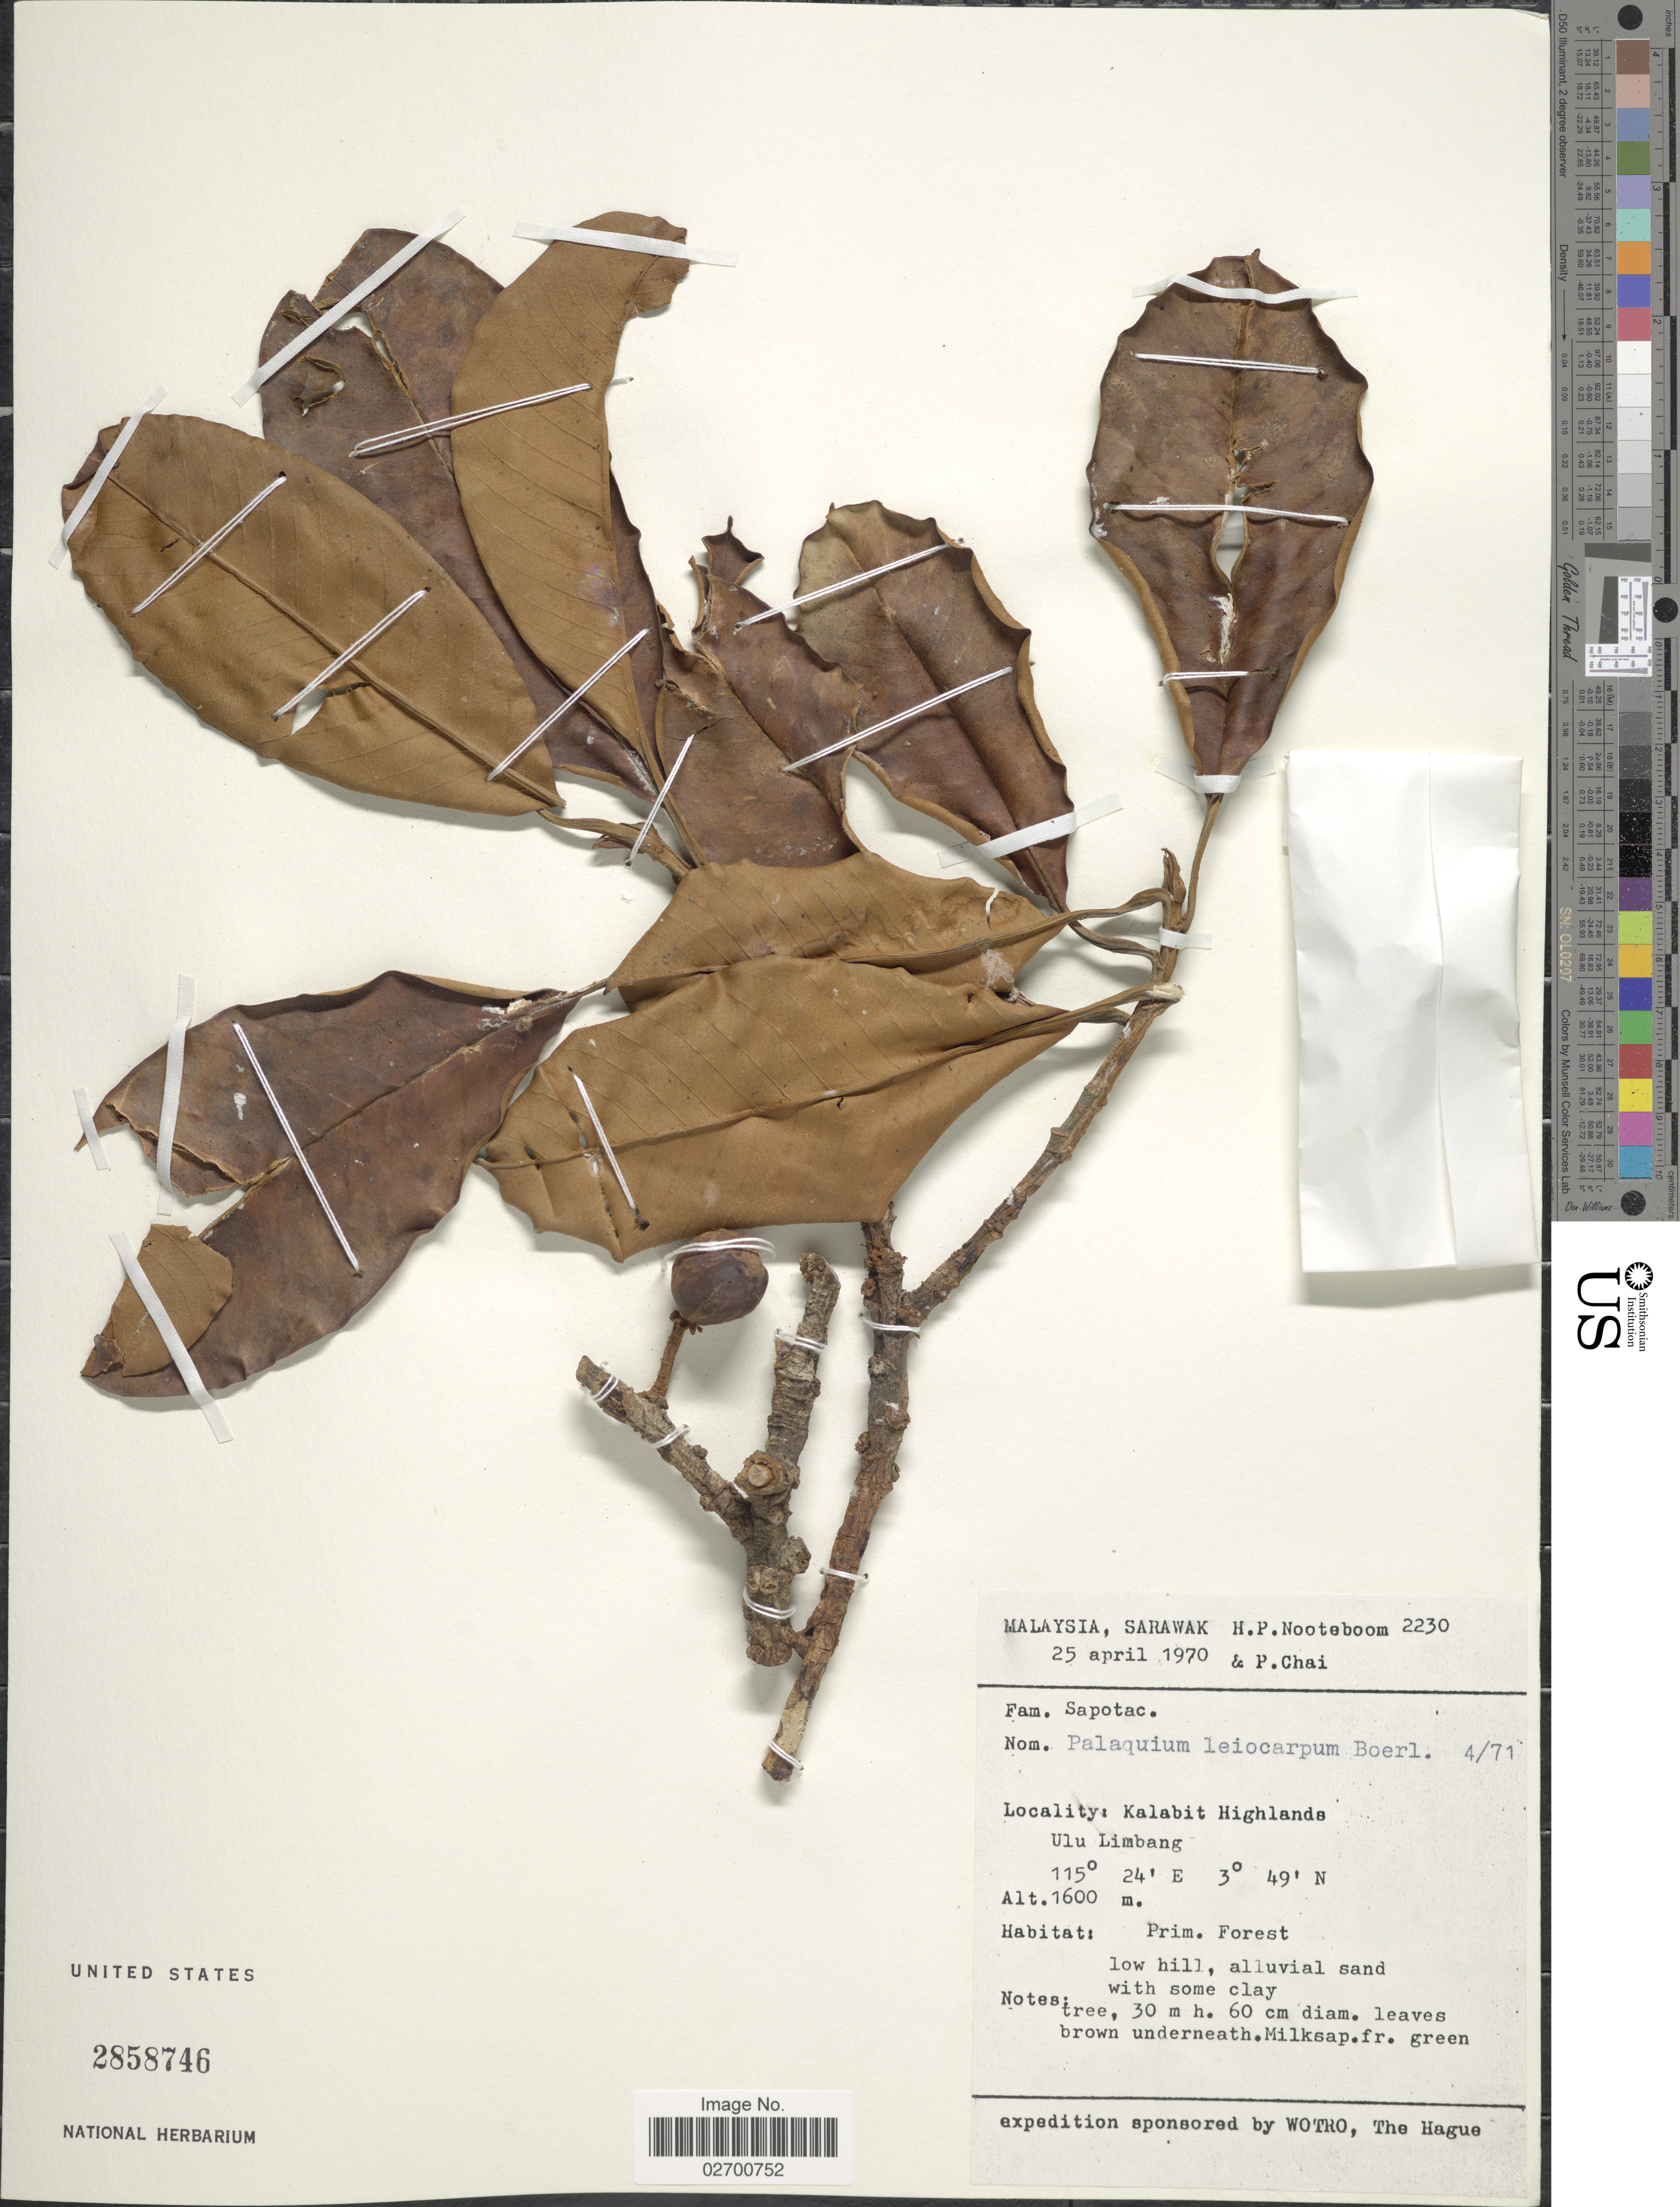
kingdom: Plantae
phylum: Tracheophyta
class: Magnoliopsida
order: Ericales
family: Sapotaceae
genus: Palaquium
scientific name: Palaquium leiocarpum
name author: Boerl.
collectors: H. P. Nooteboom & P. Chai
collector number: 2230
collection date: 1970-04-25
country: Malaysia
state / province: Sarawak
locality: Malaysia, Sarawak, Kalabit Highlands. Ulu Limbang.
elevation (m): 1600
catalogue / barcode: US 2858746